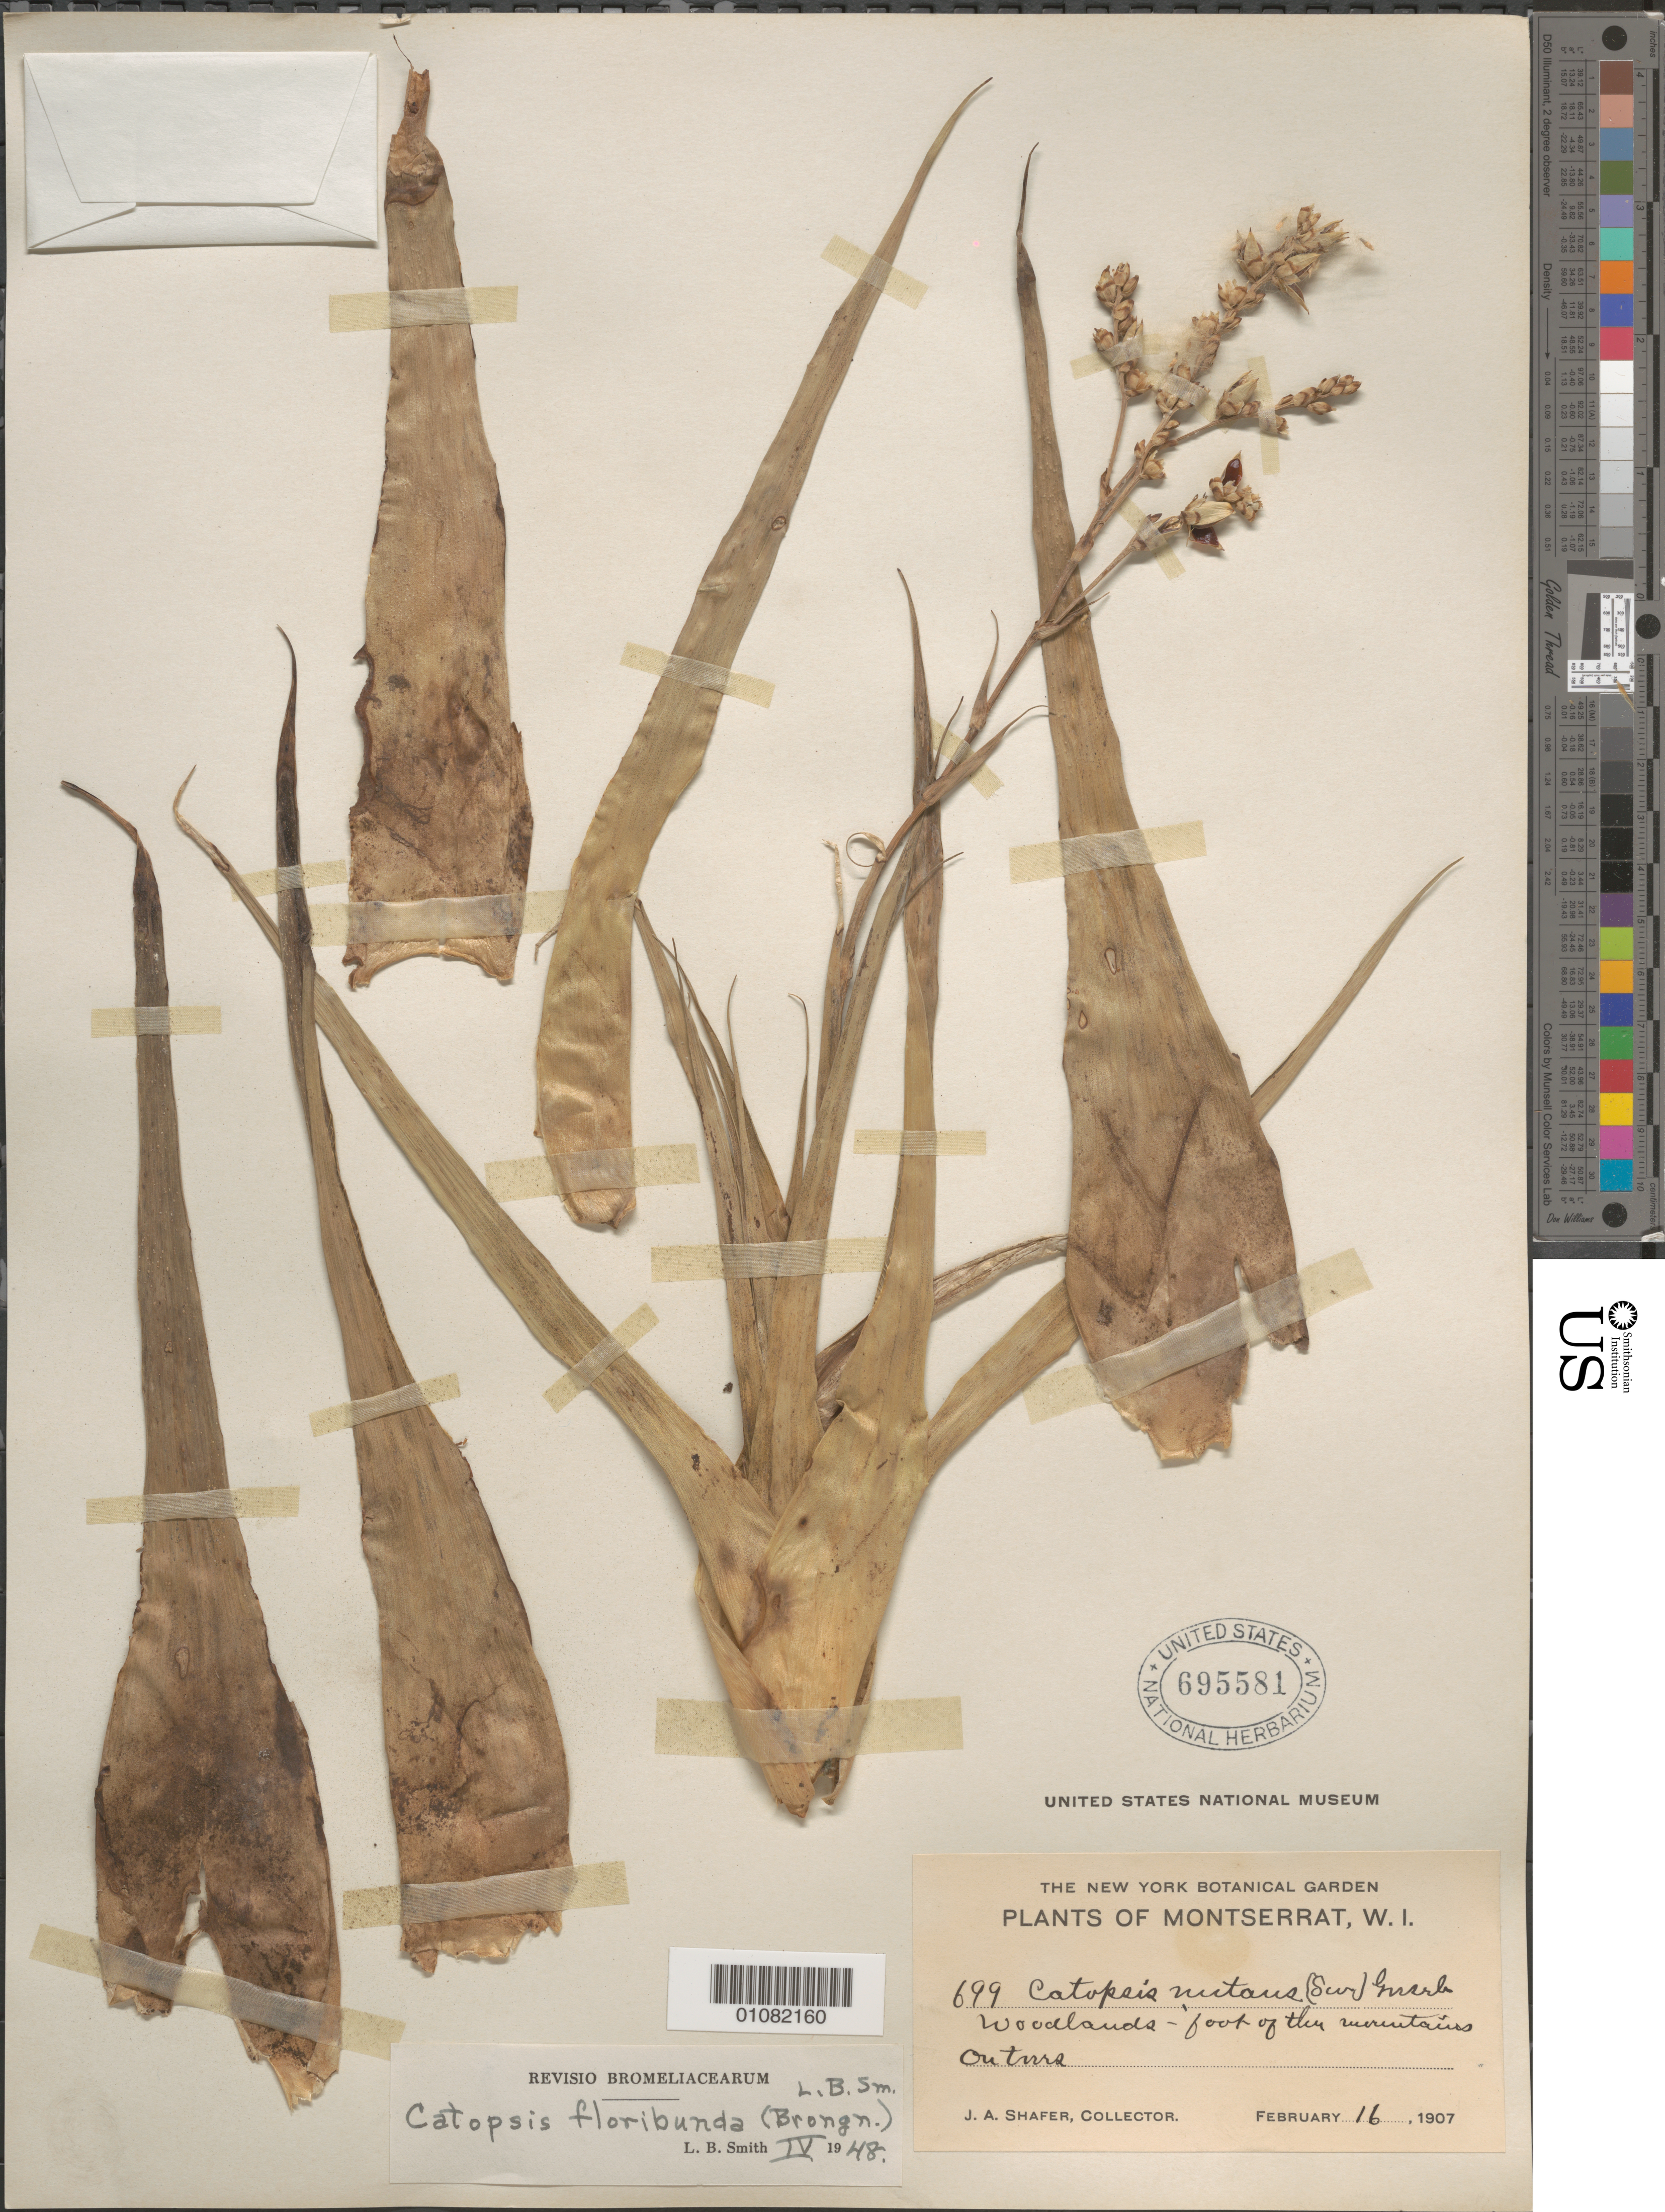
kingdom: Plantae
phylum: Tracheophyta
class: Liliopsida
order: Poales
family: Bromeliaceae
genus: Catopsis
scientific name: Catopsis floribunda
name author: L.B. Sm.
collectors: J. A. Shafer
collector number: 699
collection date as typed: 16 Feb 1907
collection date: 1907-02-16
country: Montserrat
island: Montserrat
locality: Woodlands - foot of the mountains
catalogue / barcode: US 695581